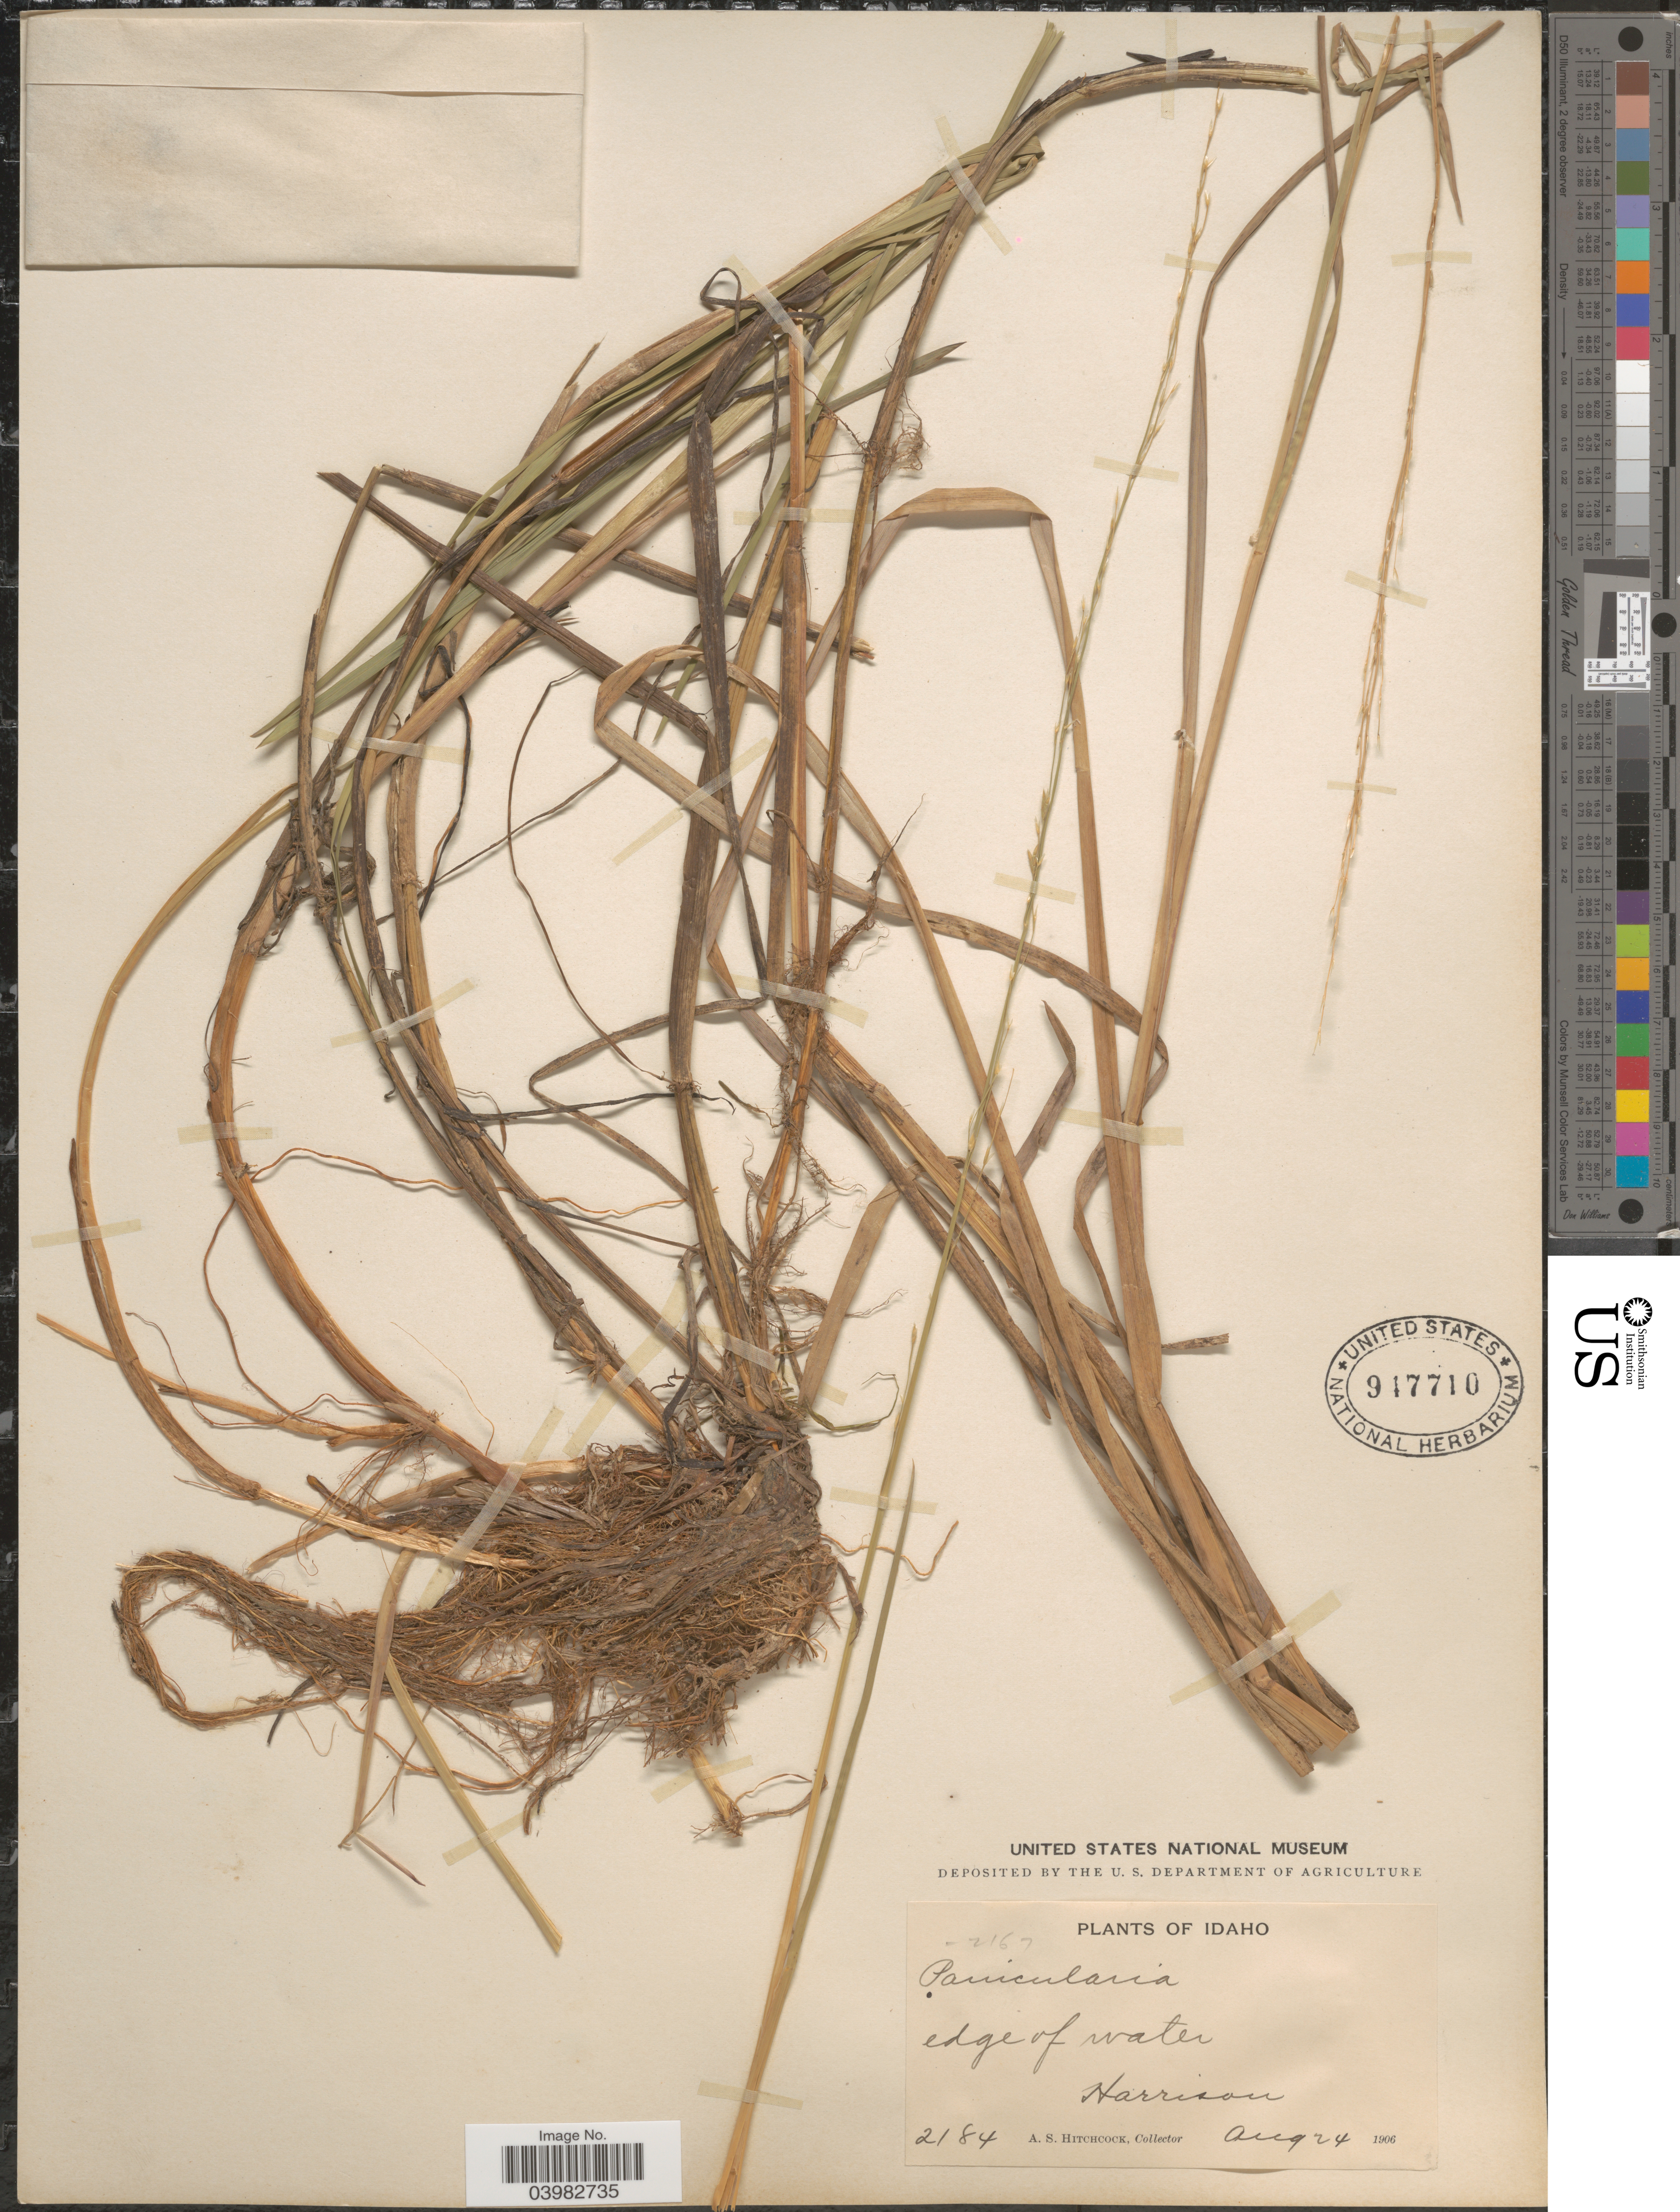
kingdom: Plantae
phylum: Tracheophyta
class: Liliopsida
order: Poales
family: Poaceae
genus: Glyceria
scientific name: Glyceria borealis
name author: (Nash) Batchelder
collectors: A. S. Hitchcock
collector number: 2184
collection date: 1906-08-24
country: United States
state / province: Idaho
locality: Harrison.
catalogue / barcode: US 947710